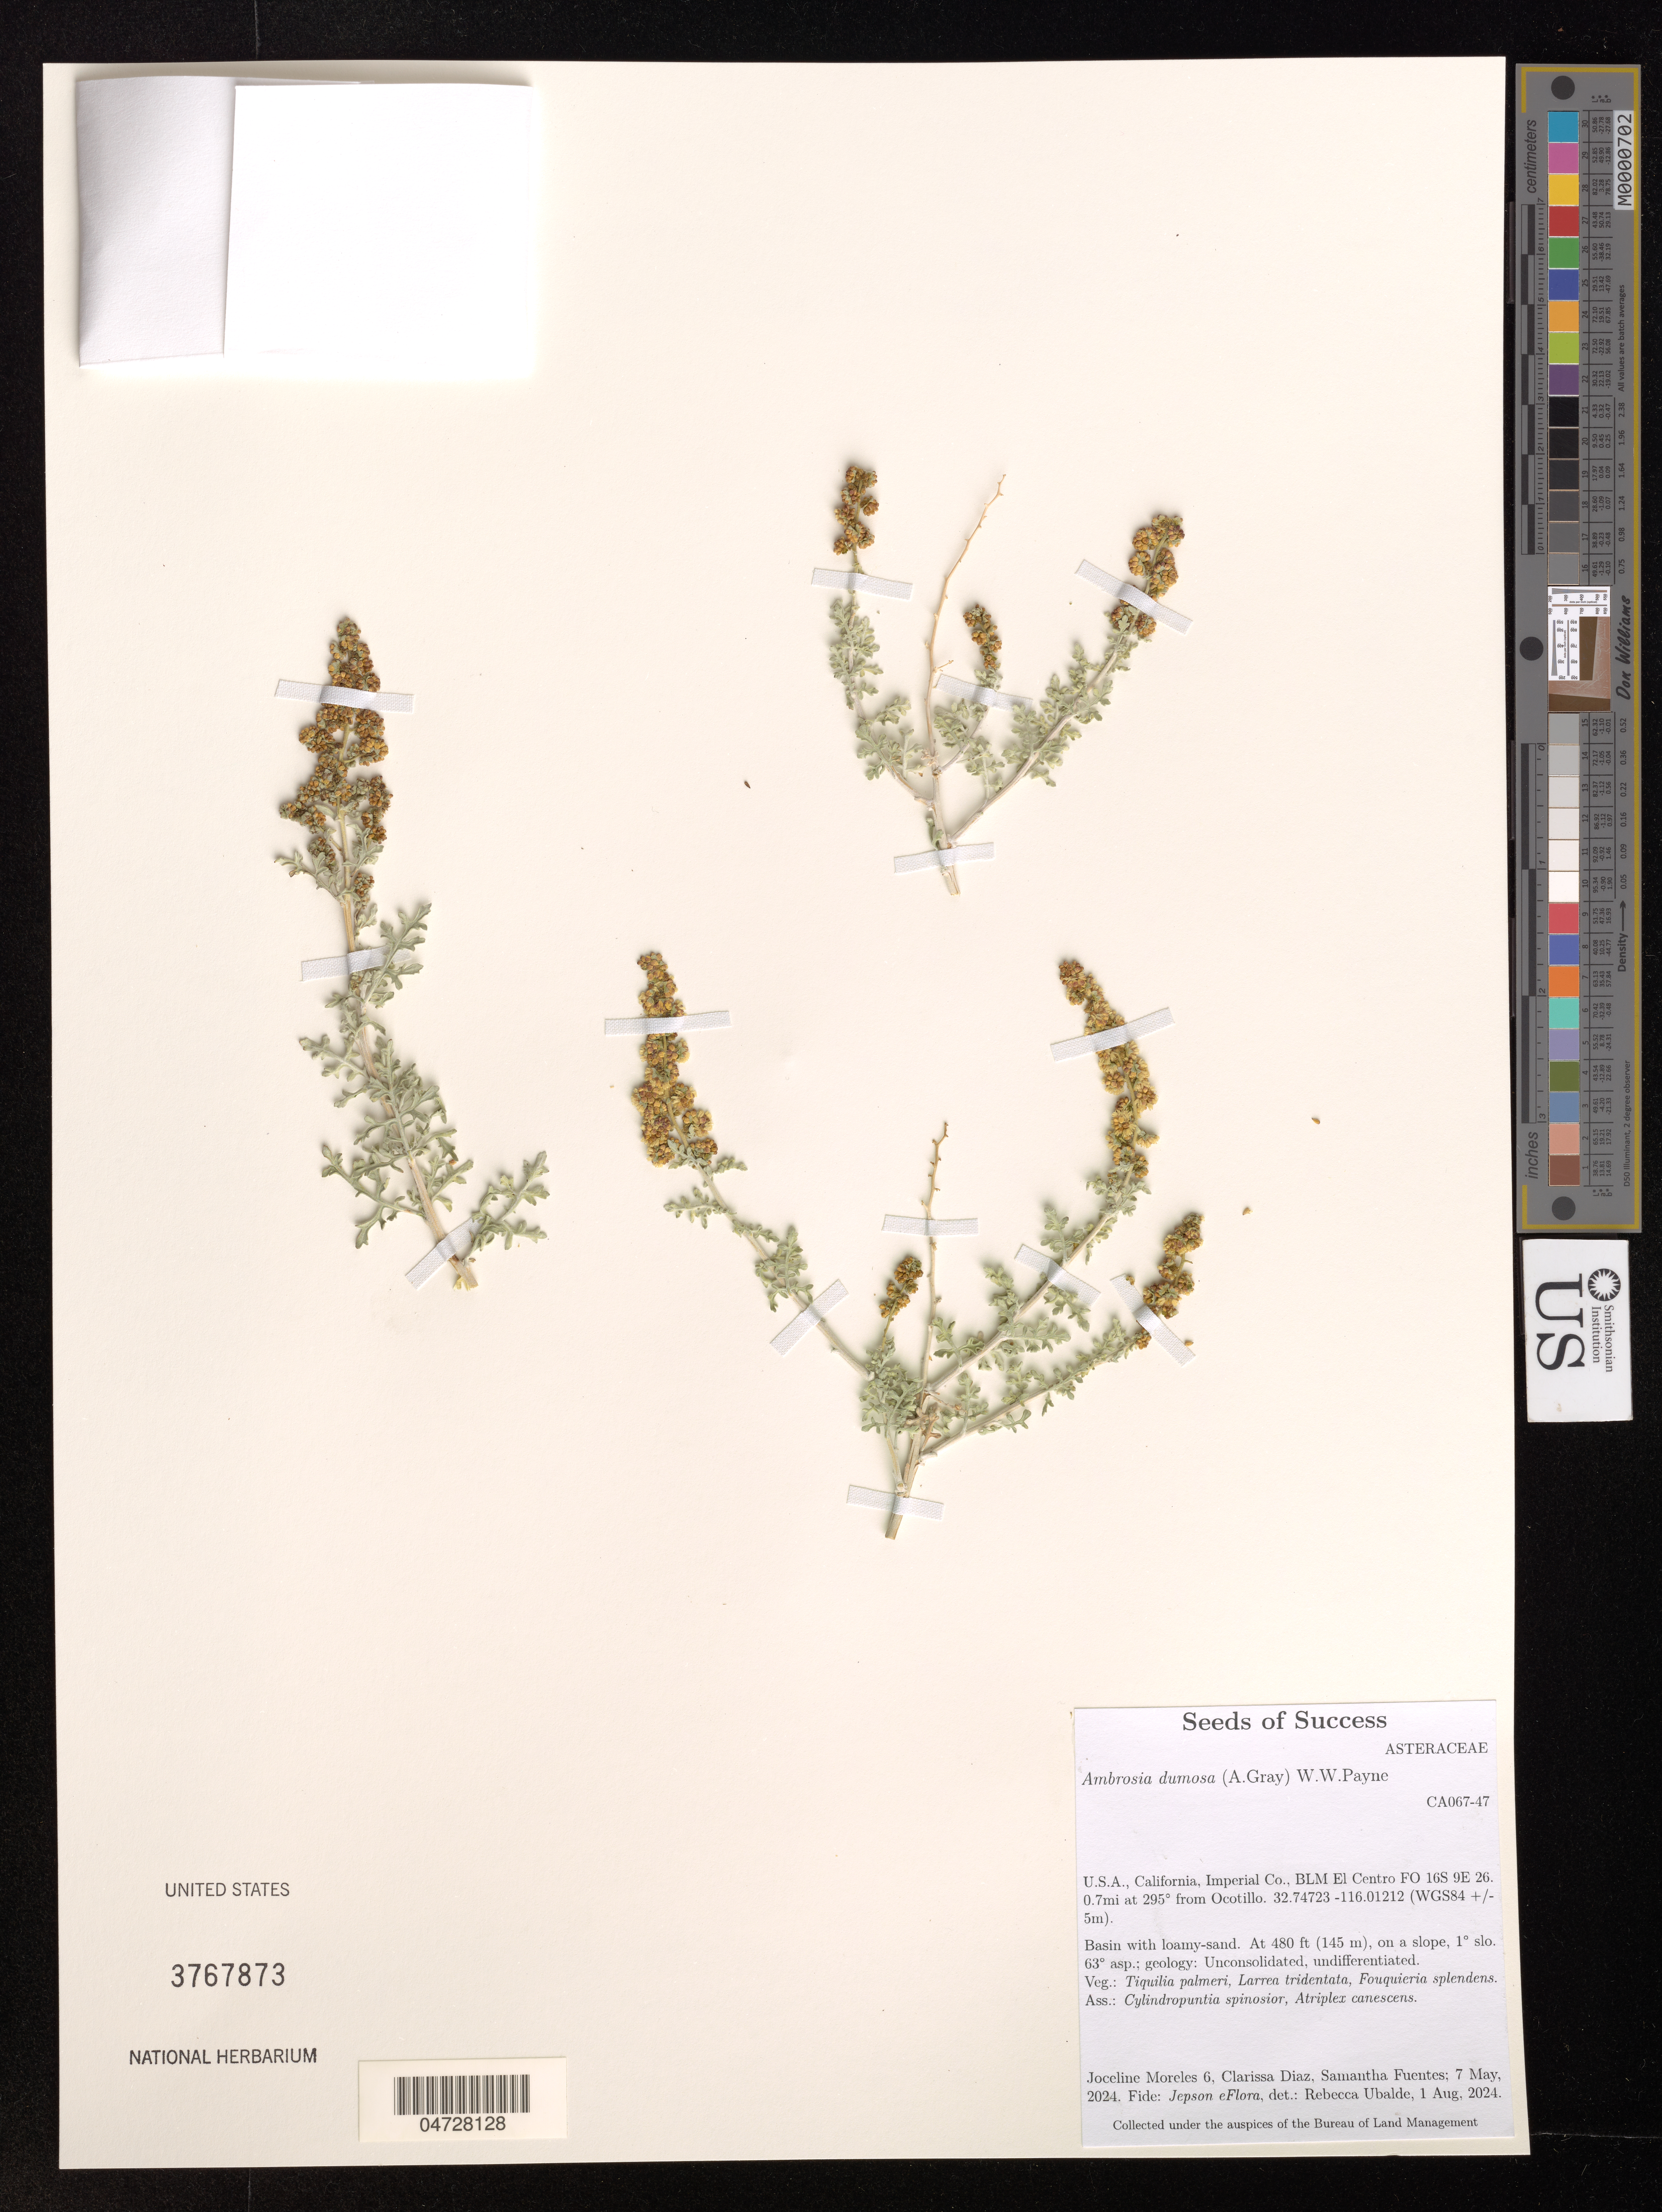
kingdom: Plantae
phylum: Tracheophyta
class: Magnoliopsida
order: Asterales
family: Asteraceae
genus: Ambrosia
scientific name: Ambrosia dumosa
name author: (A. Gray) W.W.Payne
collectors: J. Moreles, C. Diaz & S. Fuentus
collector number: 6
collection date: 2024-05-07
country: United States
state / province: California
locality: Imperial Co., BLM El Centro FO 16S 9E 26. 0.7mi at 295° from Ocotillo.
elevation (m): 146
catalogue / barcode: US 3767873